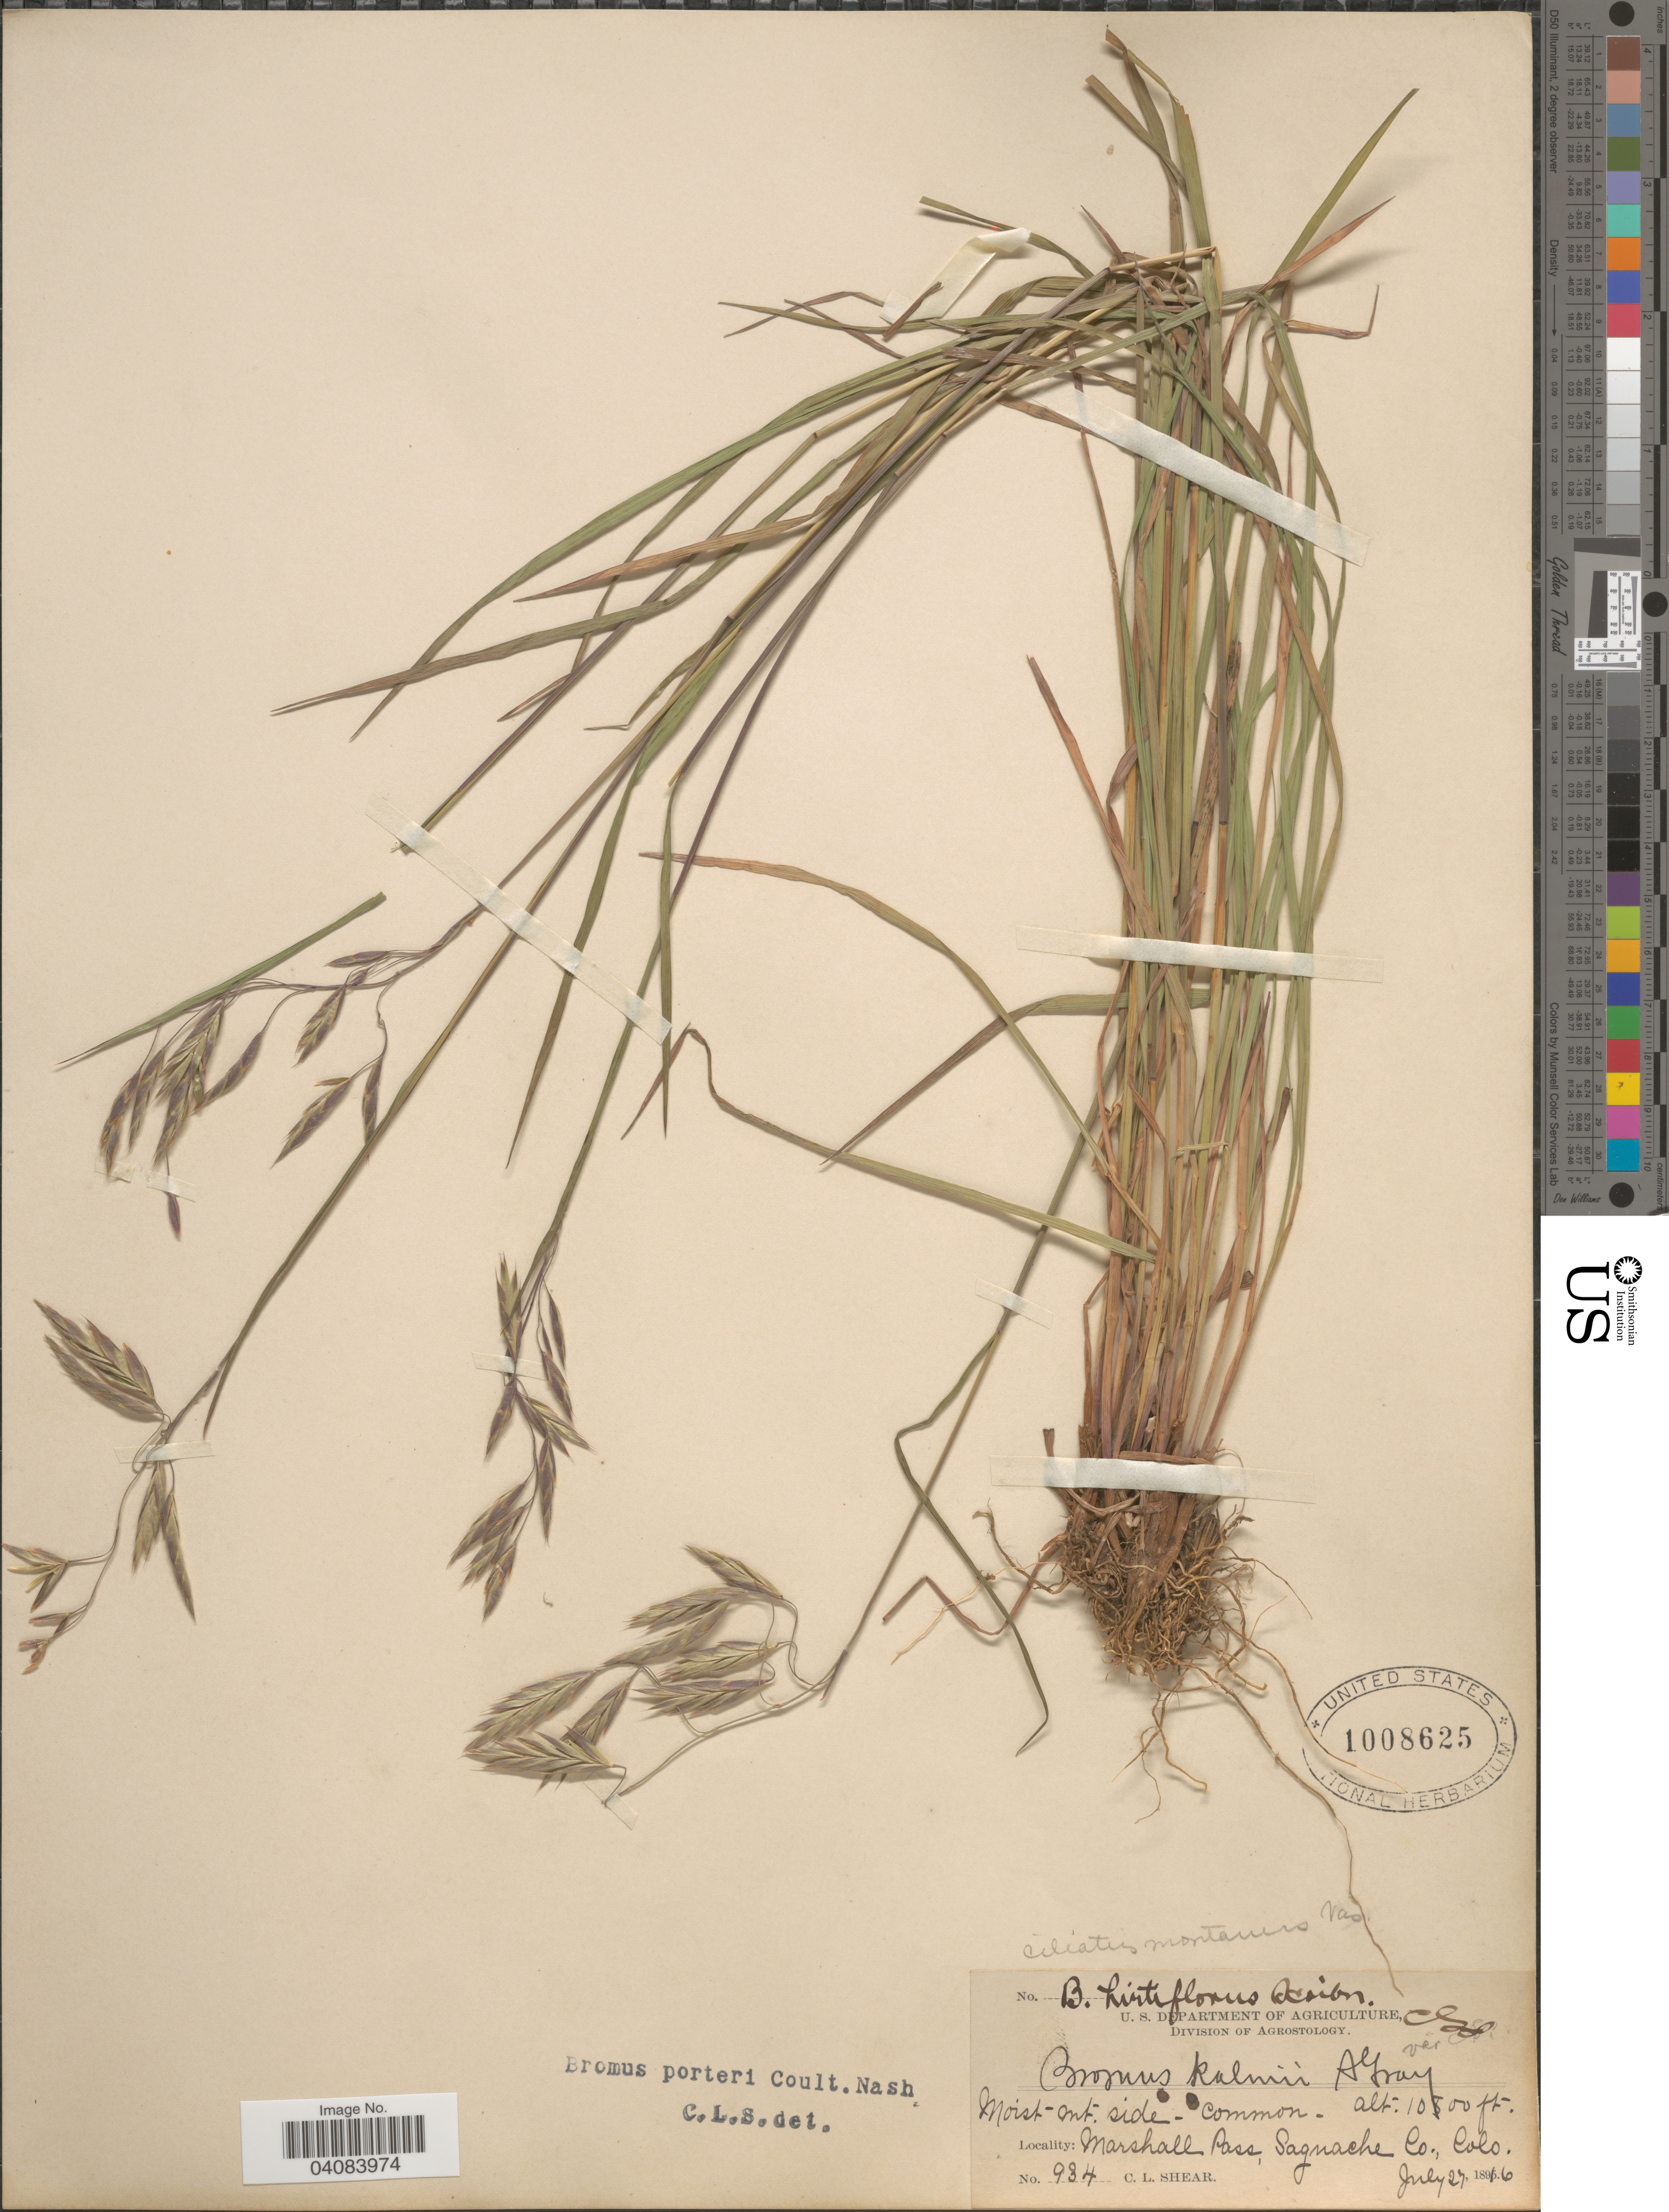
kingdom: Plantae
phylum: Tracheophyta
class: Liliopsida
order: Poales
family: Poaceae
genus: Bromus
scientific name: Bromus porteri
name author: (J.M. Coult.) Nash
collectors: C. L. Shear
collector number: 934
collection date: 1896-07-27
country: United States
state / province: Colorado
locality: Moist mt. side-common. Marshall Pass, Saguache Co.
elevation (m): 3200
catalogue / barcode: US 1008625